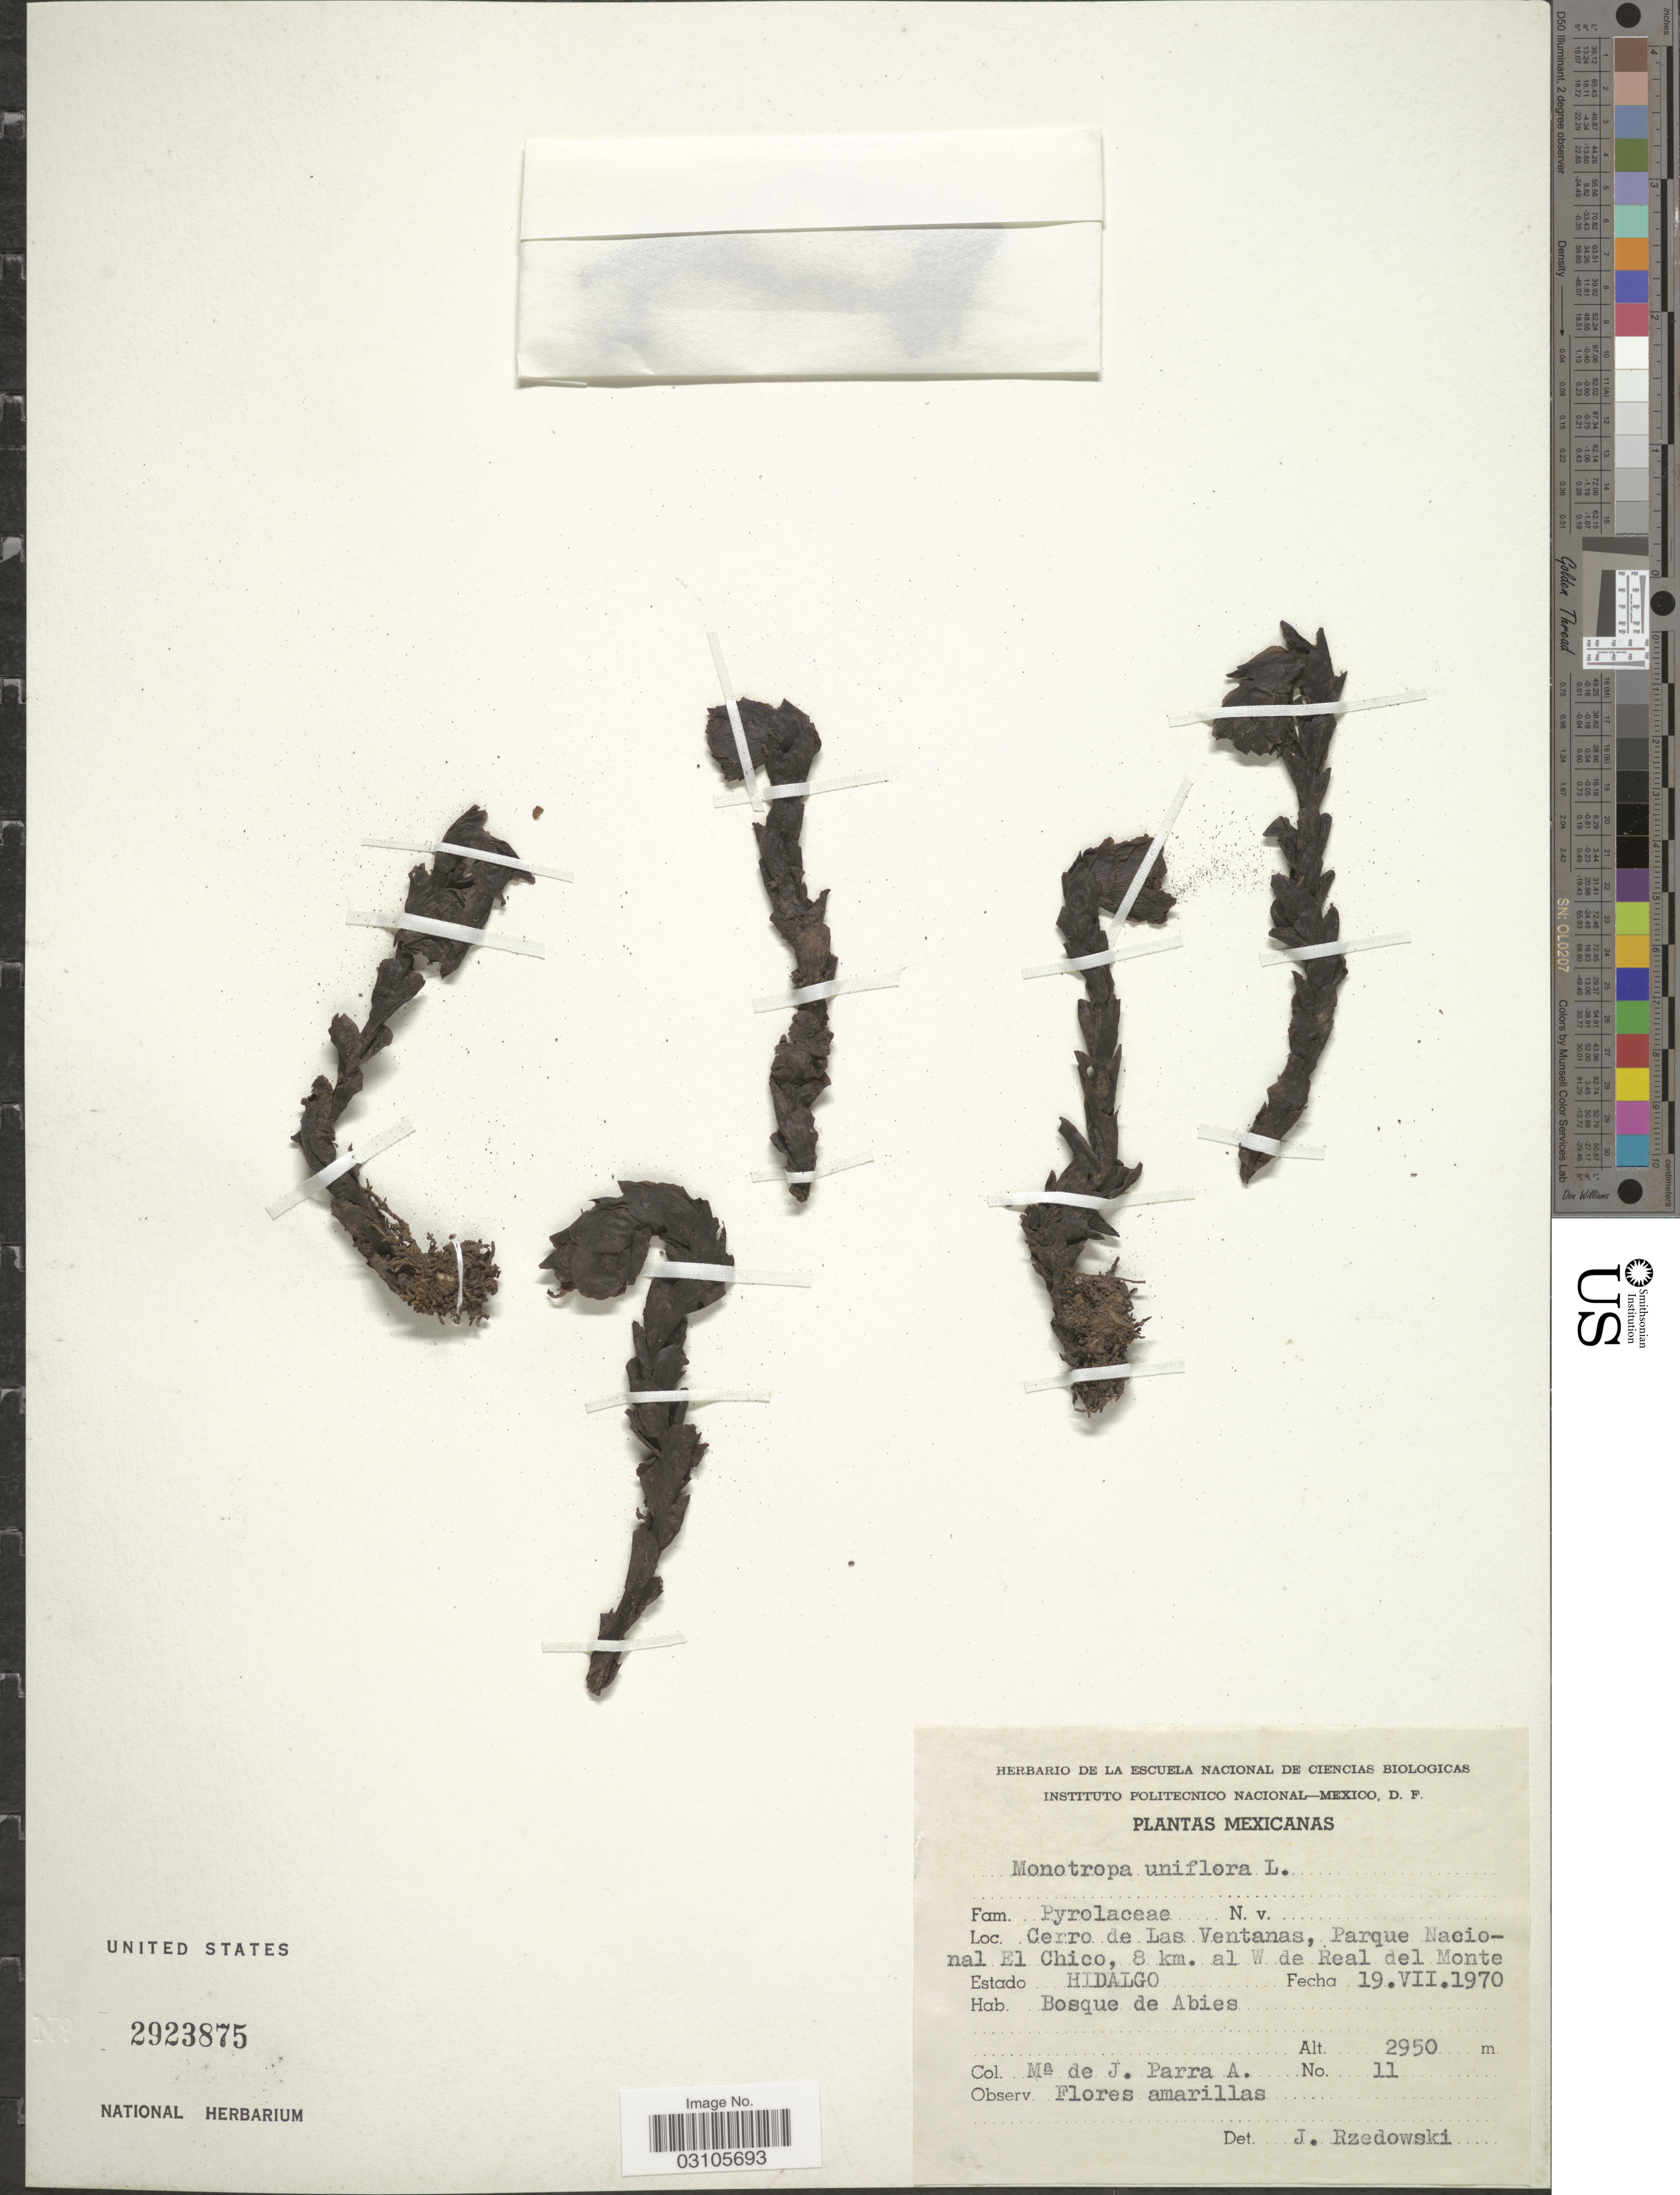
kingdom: Plantae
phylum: Tracheophyta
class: Magnoliopsida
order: Ericales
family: Ericaceae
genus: Monotropa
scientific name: Monotropa uniflora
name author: L.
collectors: M. Parra A.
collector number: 11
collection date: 1970-07-19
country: Mexico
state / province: Hidalgo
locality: Cerro de Las Ventanas, Parque Nacional El Chico, 8 km. al W de Real del Monte.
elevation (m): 2950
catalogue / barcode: US 2923875